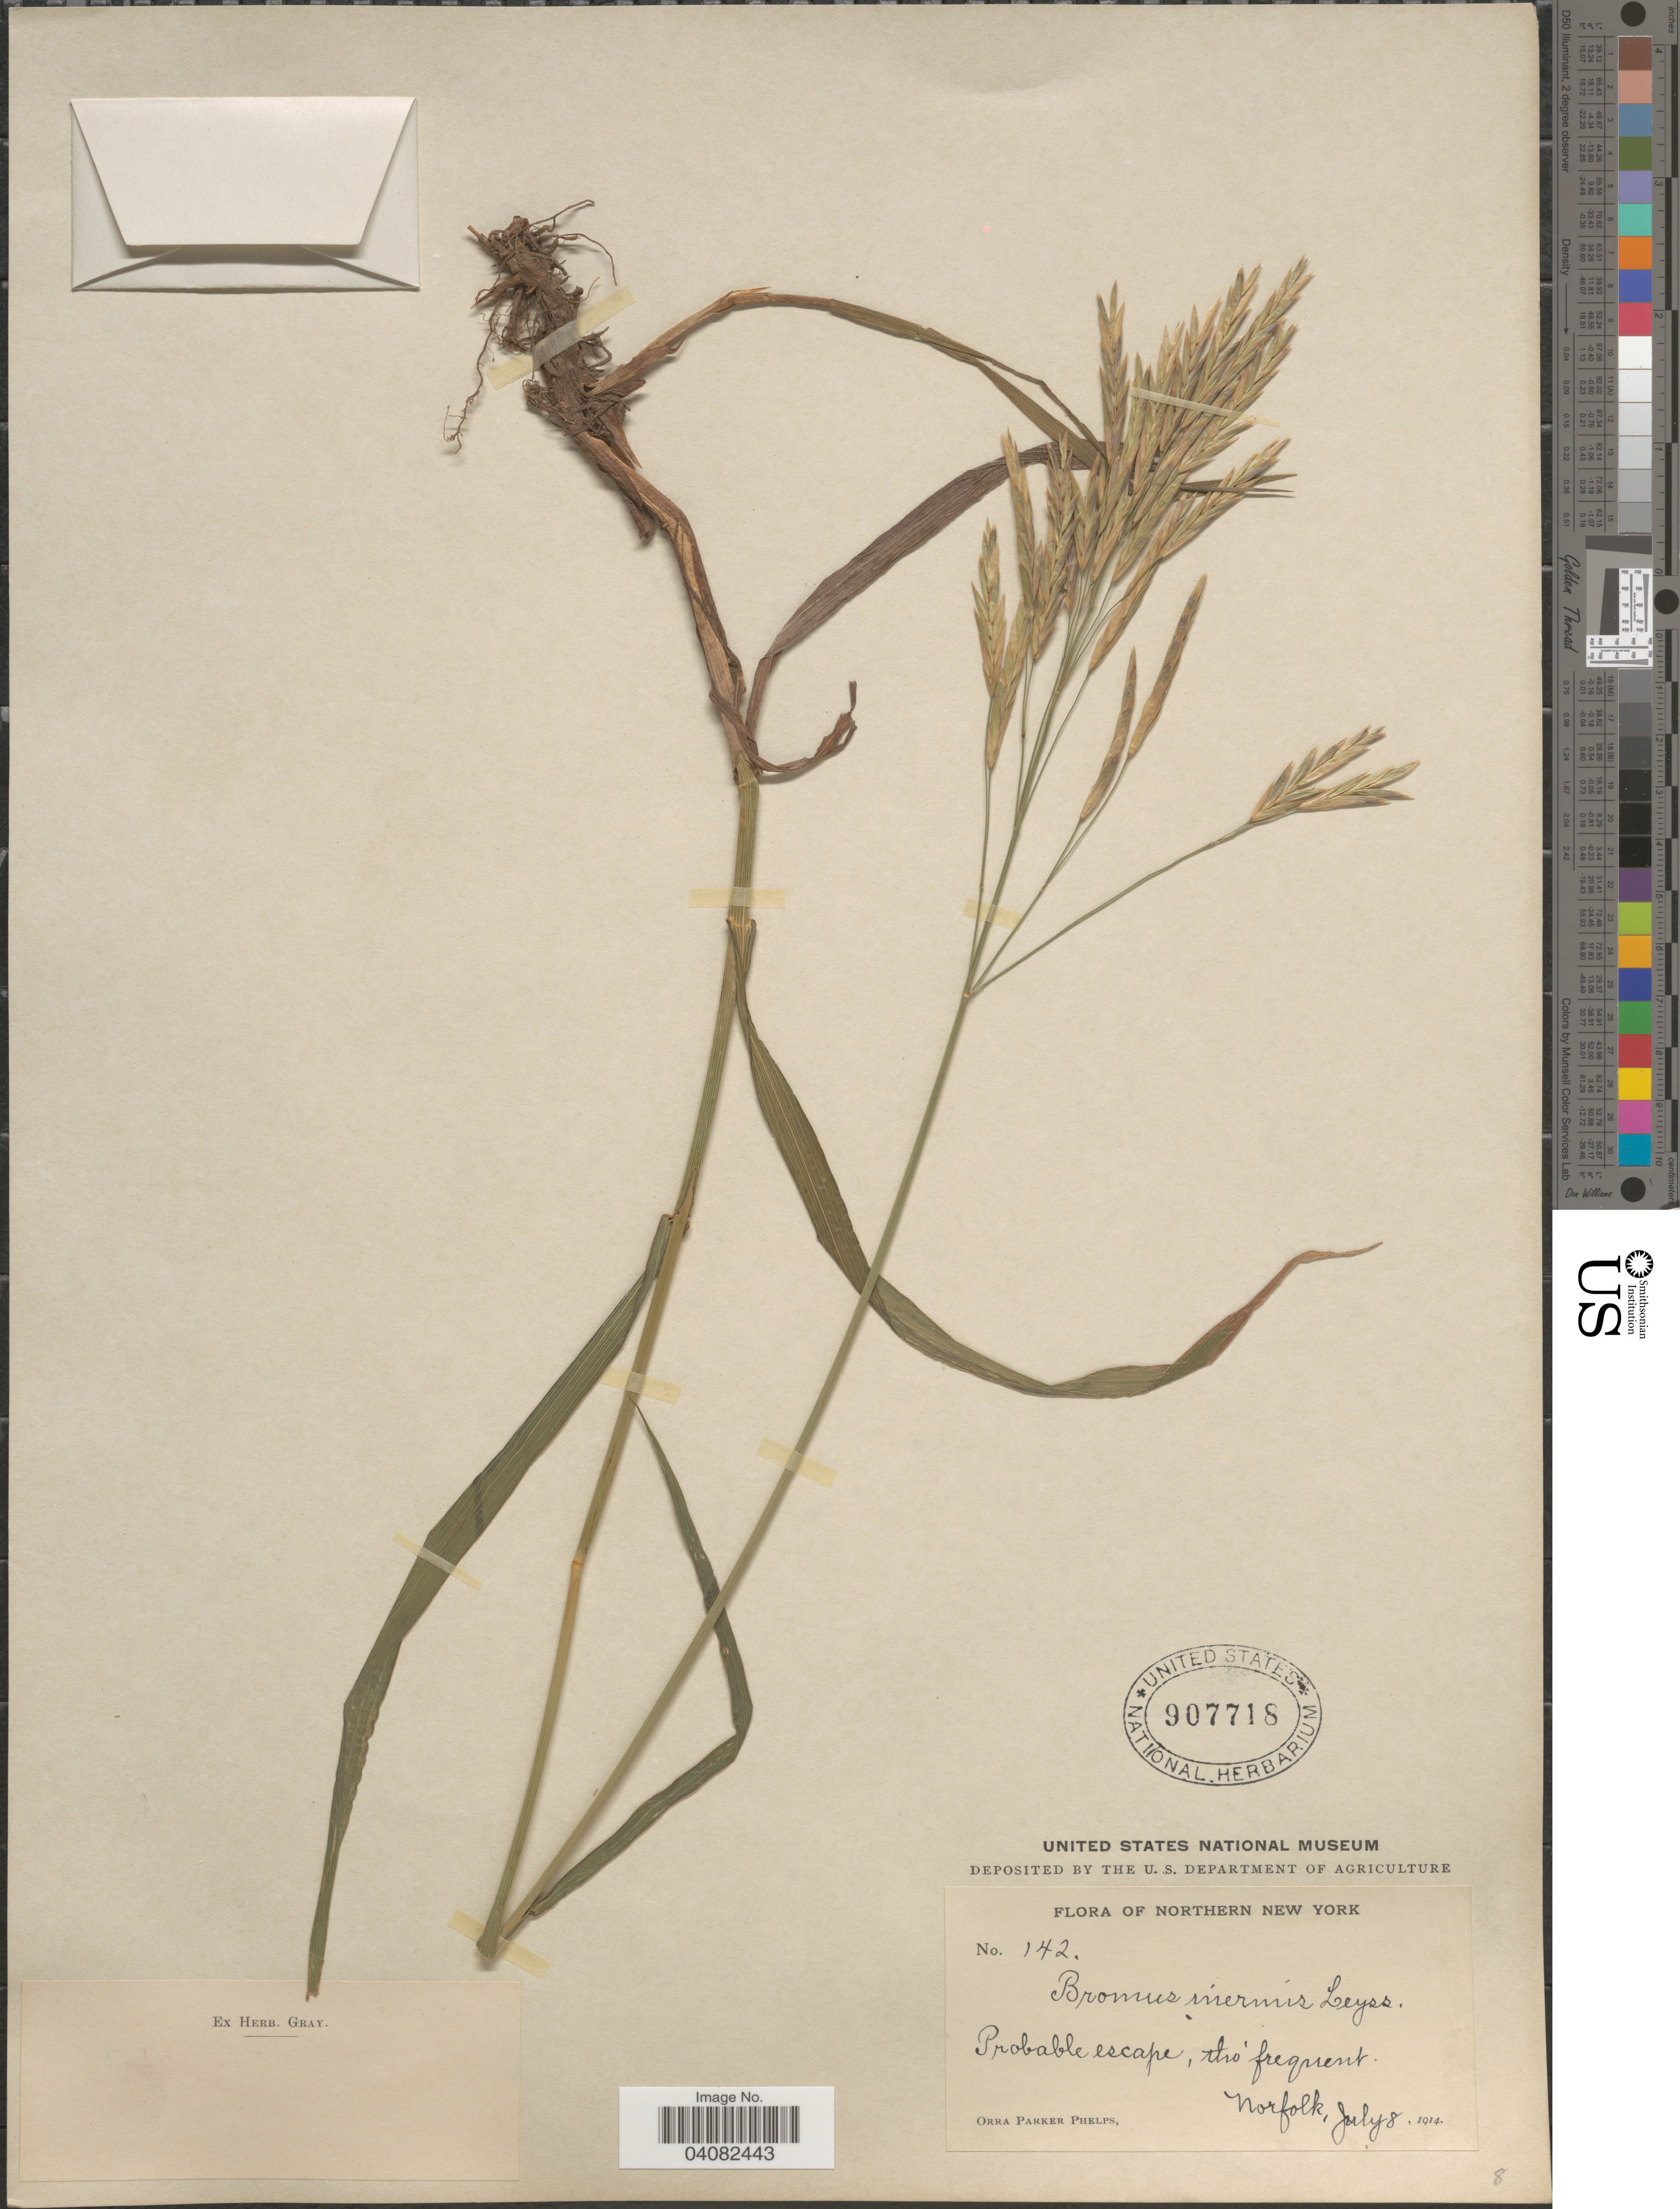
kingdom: Plantae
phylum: Tracheophyta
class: Liliopsida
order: Poales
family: Poaceae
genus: Bromus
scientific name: Bromus inermis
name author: Leyss.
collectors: O. P. Phelps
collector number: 142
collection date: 1914-07-08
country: United States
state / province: New York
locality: Northern New York. Norfolk.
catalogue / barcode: US 907718